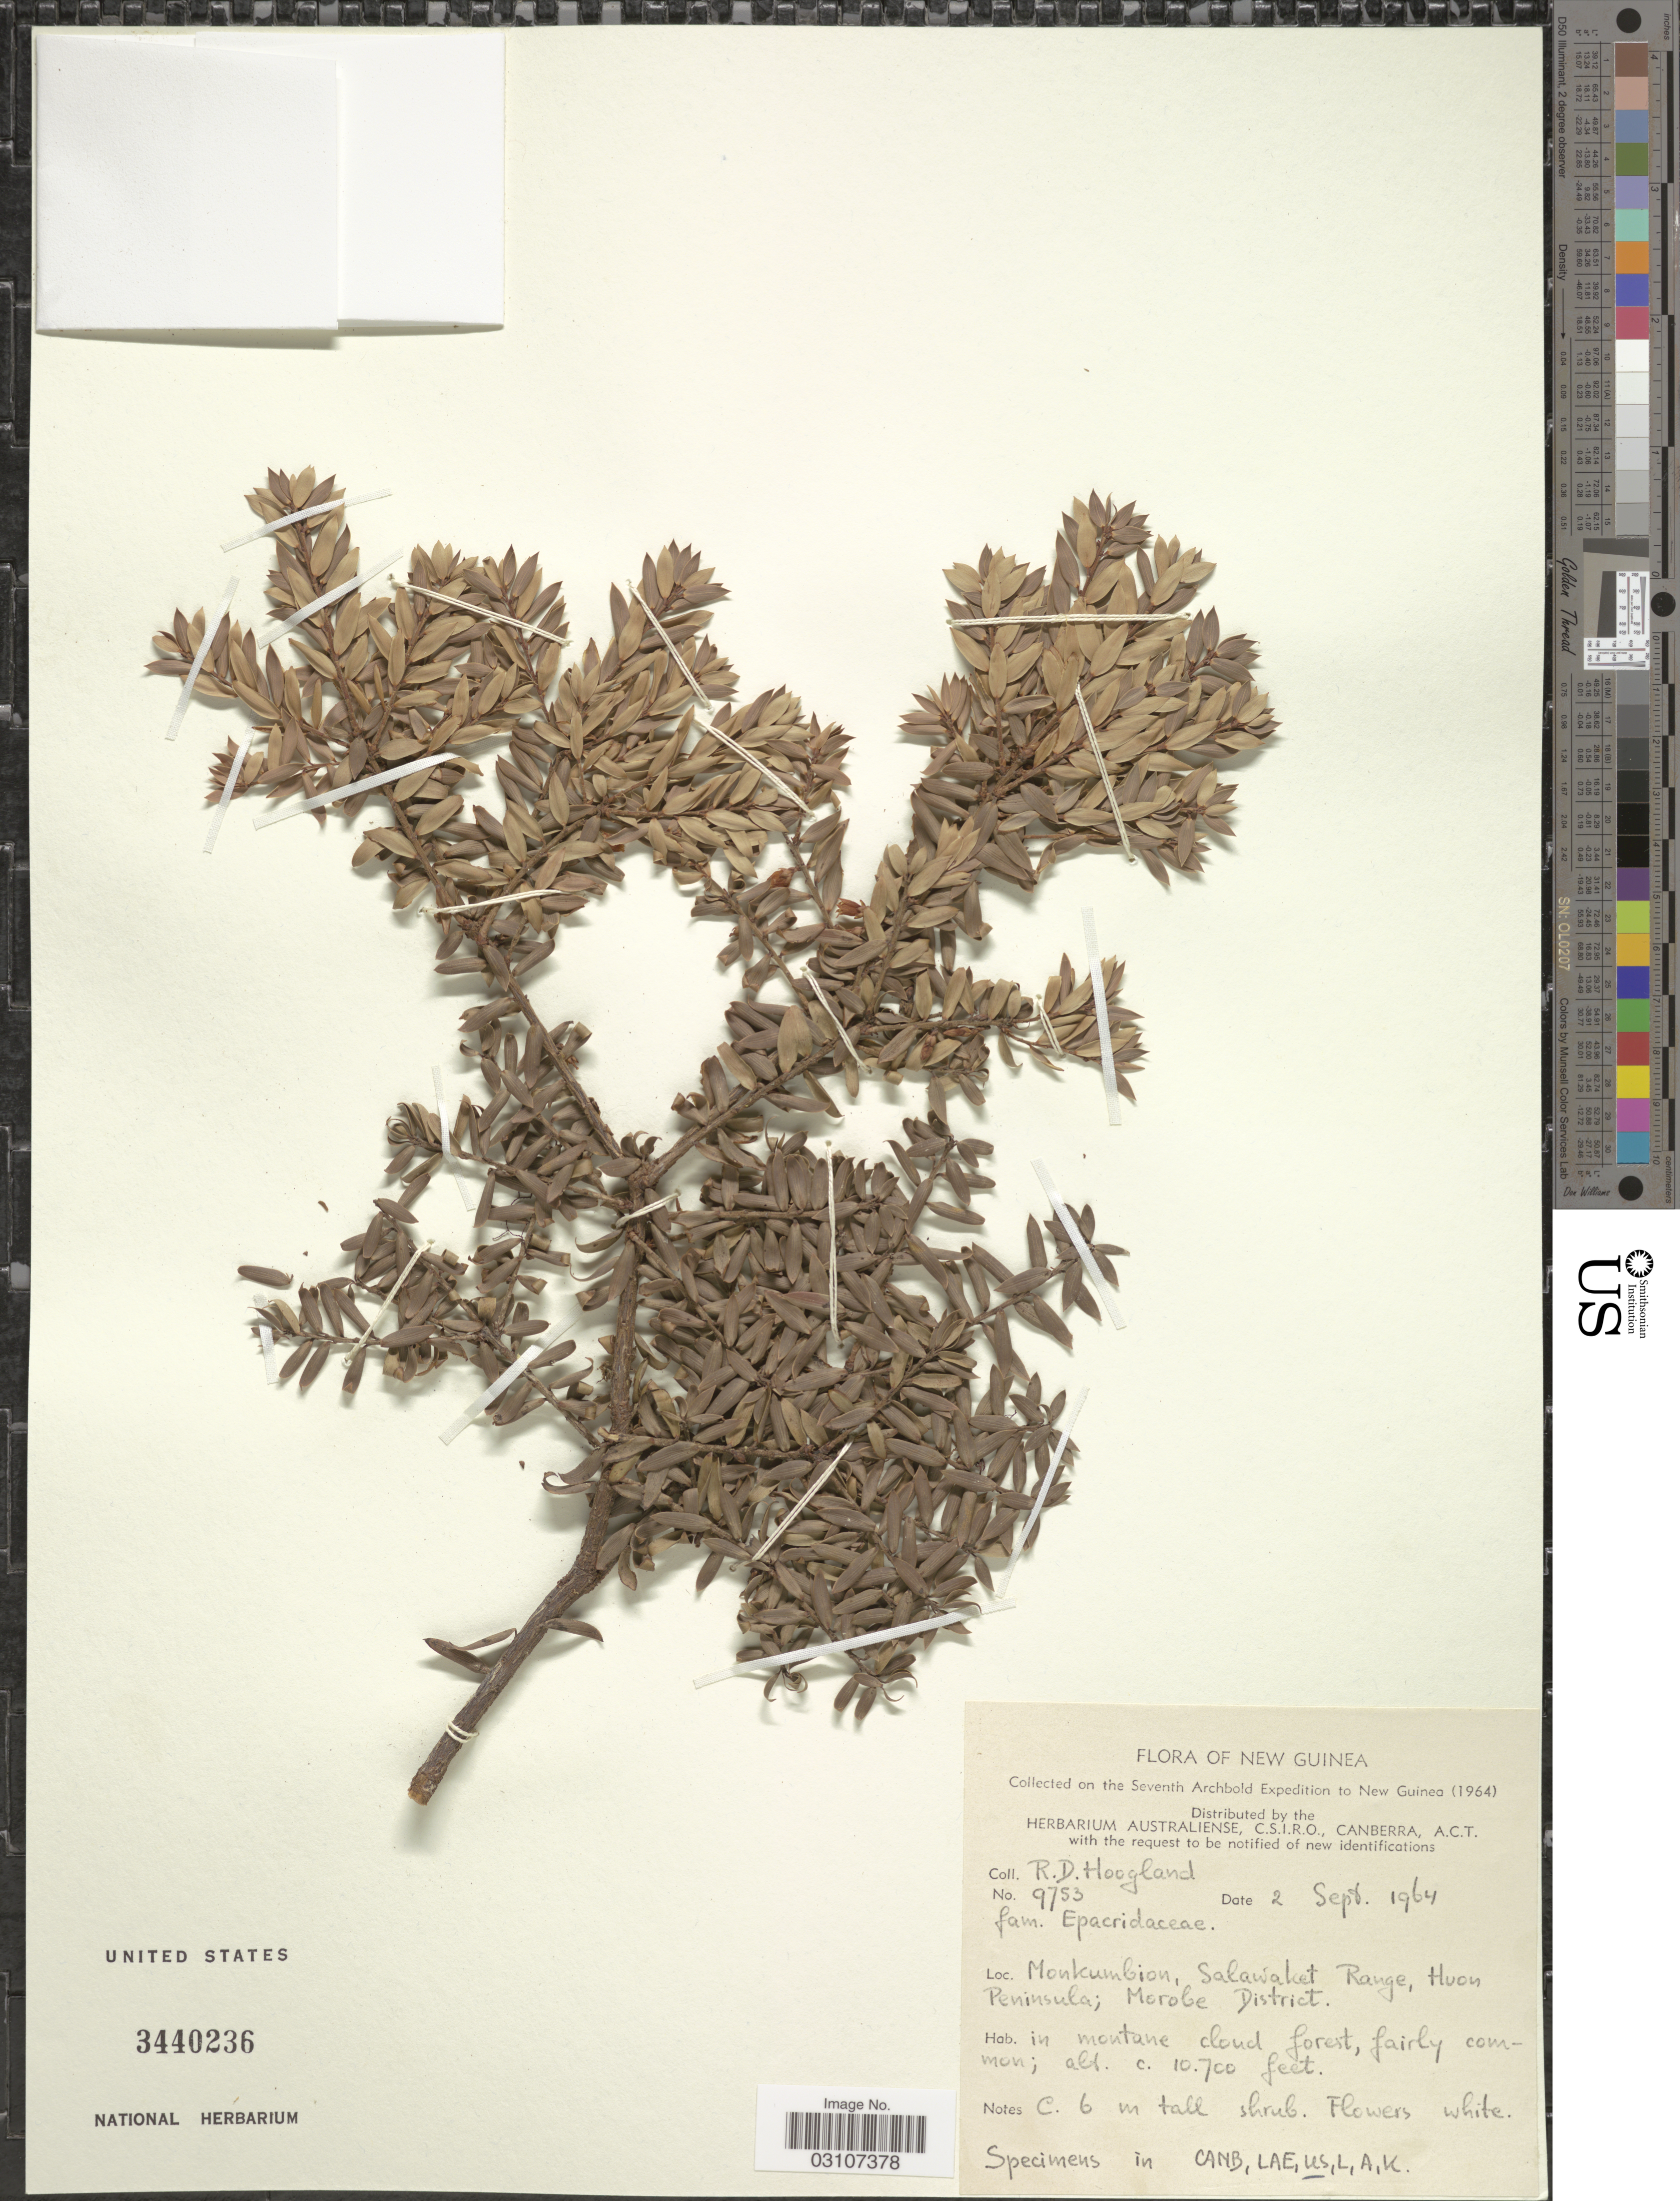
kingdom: Plantae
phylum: Tracheophyta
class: Magnoliopsida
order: Ericales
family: Ericaceae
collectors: R. D. Hoogland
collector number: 9753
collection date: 1964-09-02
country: Papua New Guinea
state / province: Morobe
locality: New Guinea. Monkumbion, Salawaket Range, Huon Peninsula; Morobe District.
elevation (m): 3261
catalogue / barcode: US 3440236